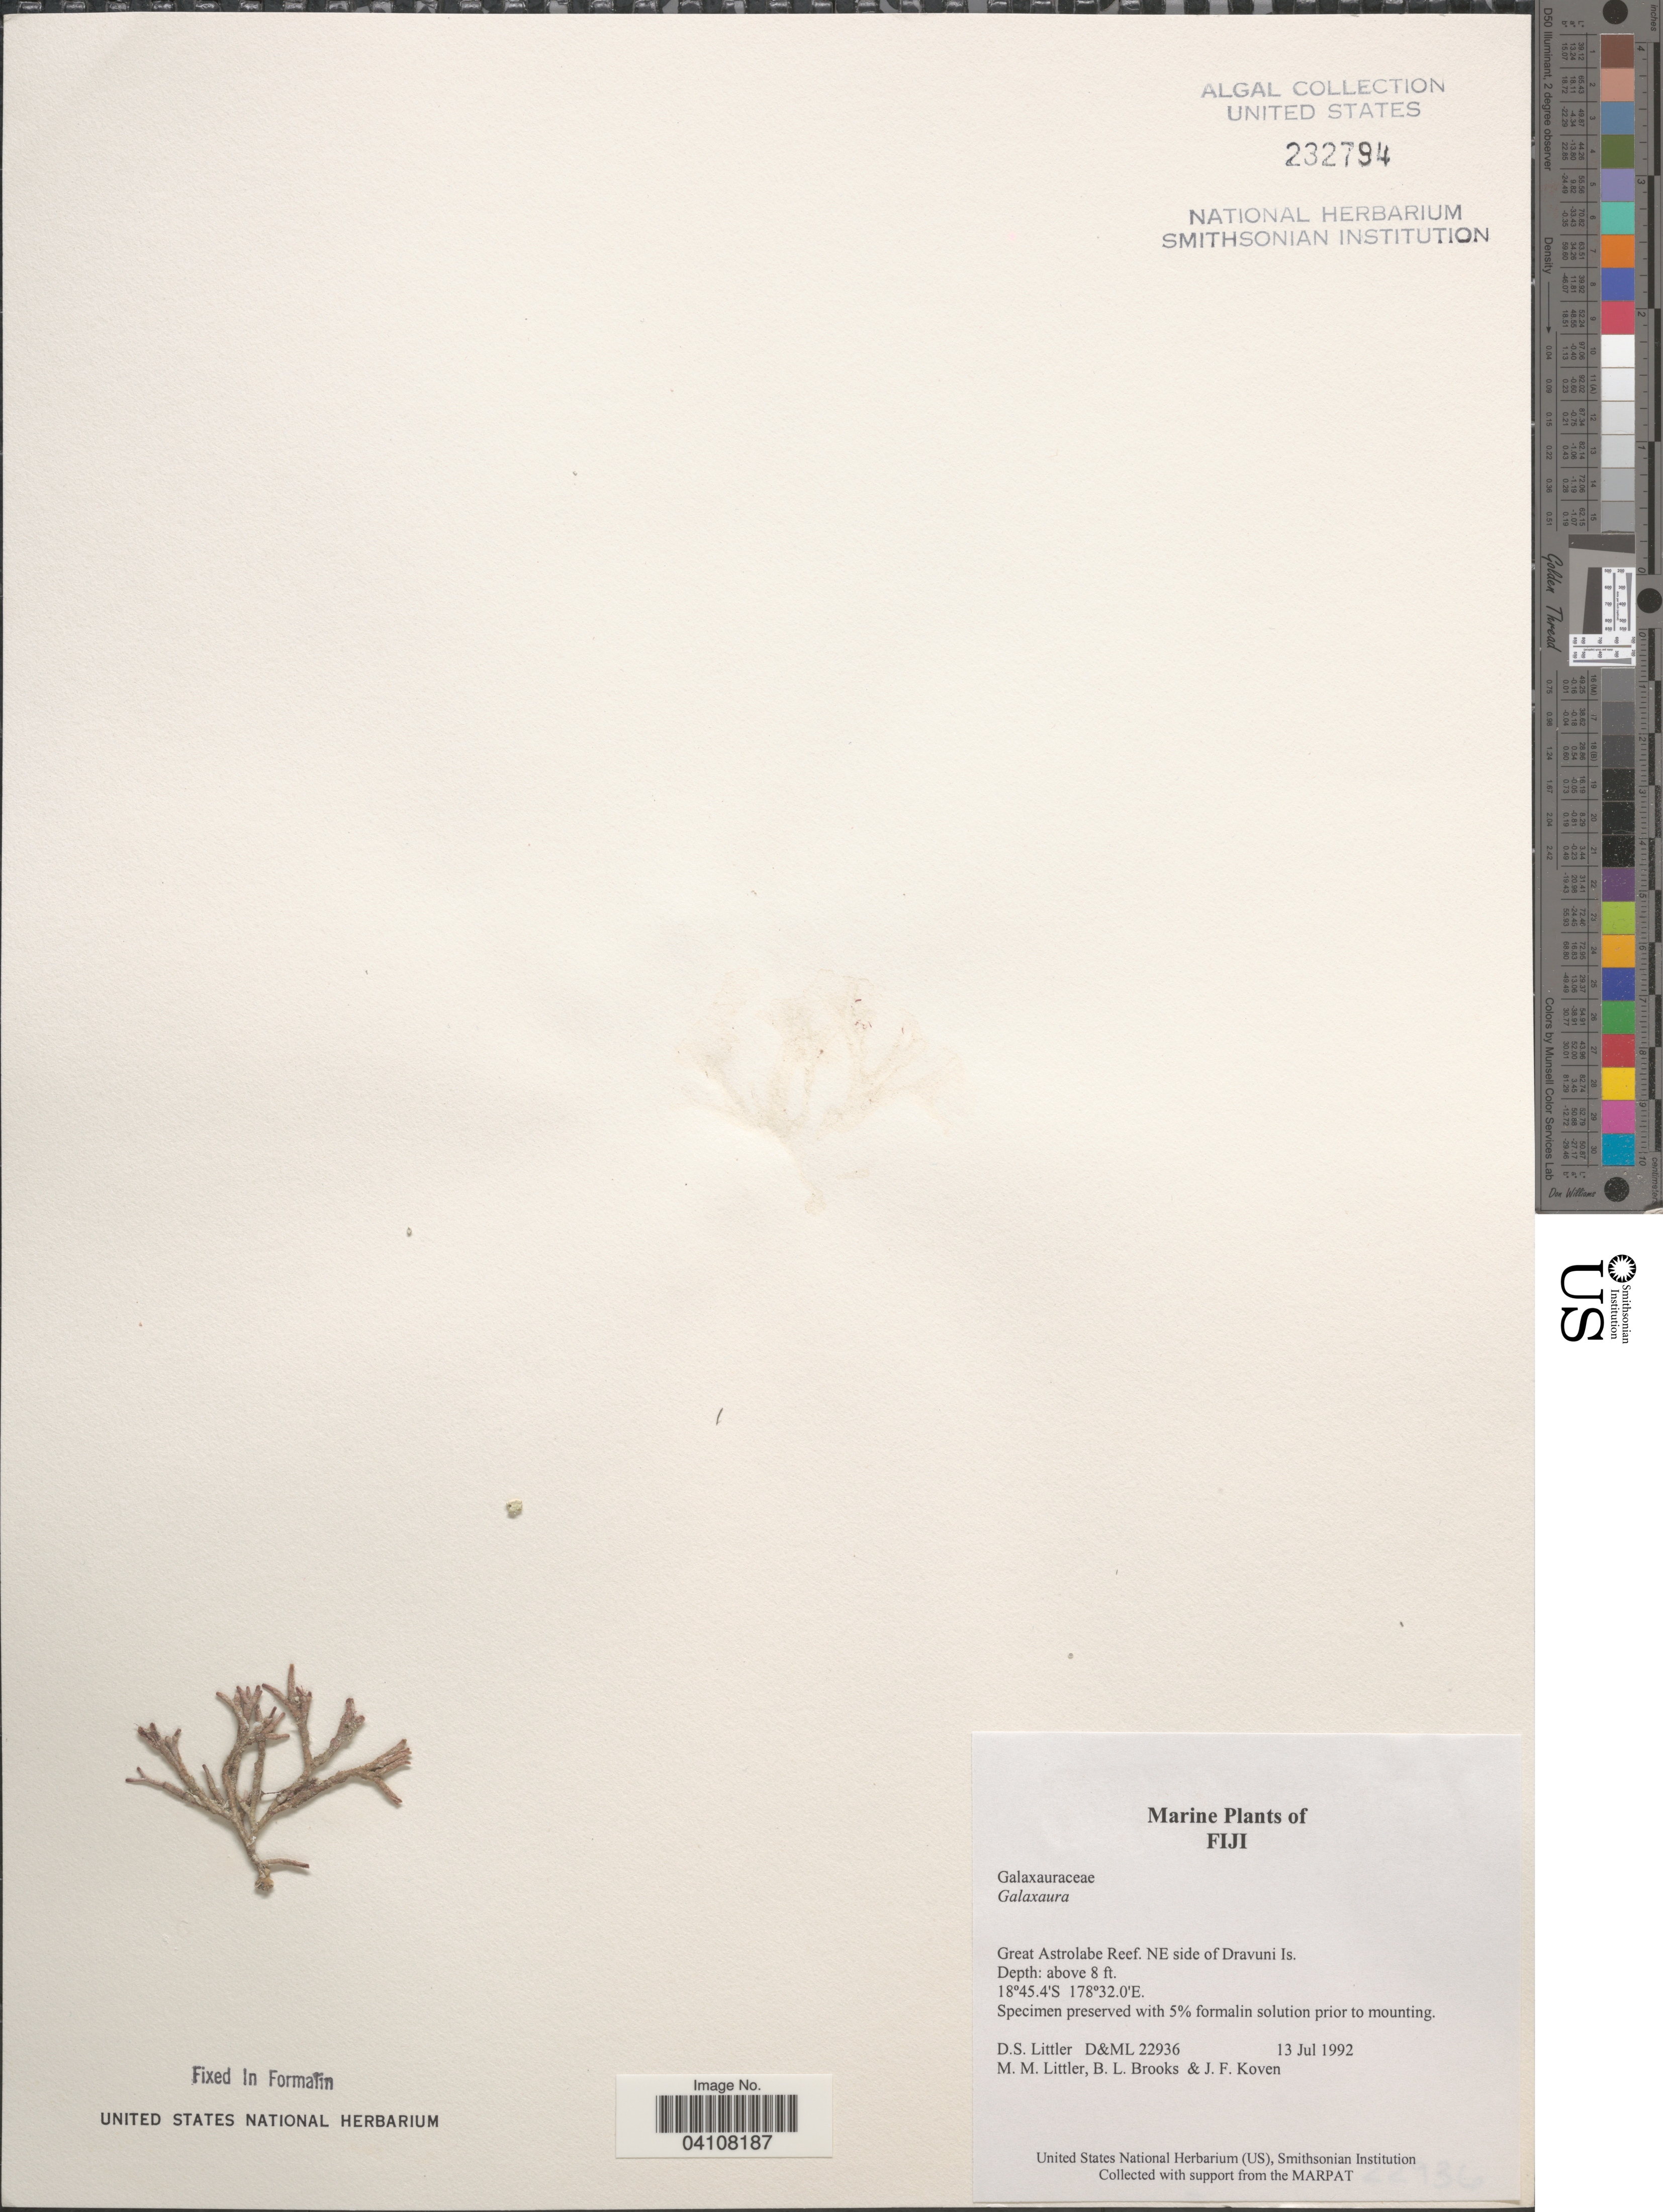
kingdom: Plantae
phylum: Rhodophyta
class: Florideophyceae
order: Nemaliales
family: Galaxauraceae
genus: Galaxaura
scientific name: Galaxaura sp.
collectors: D. S. Littler, B. Brooks & J. Koven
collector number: D&ML22936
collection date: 1992-07-13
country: Fiji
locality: Great Astrolabe Reef. NE side of Dravuni Is.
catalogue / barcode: US 232794